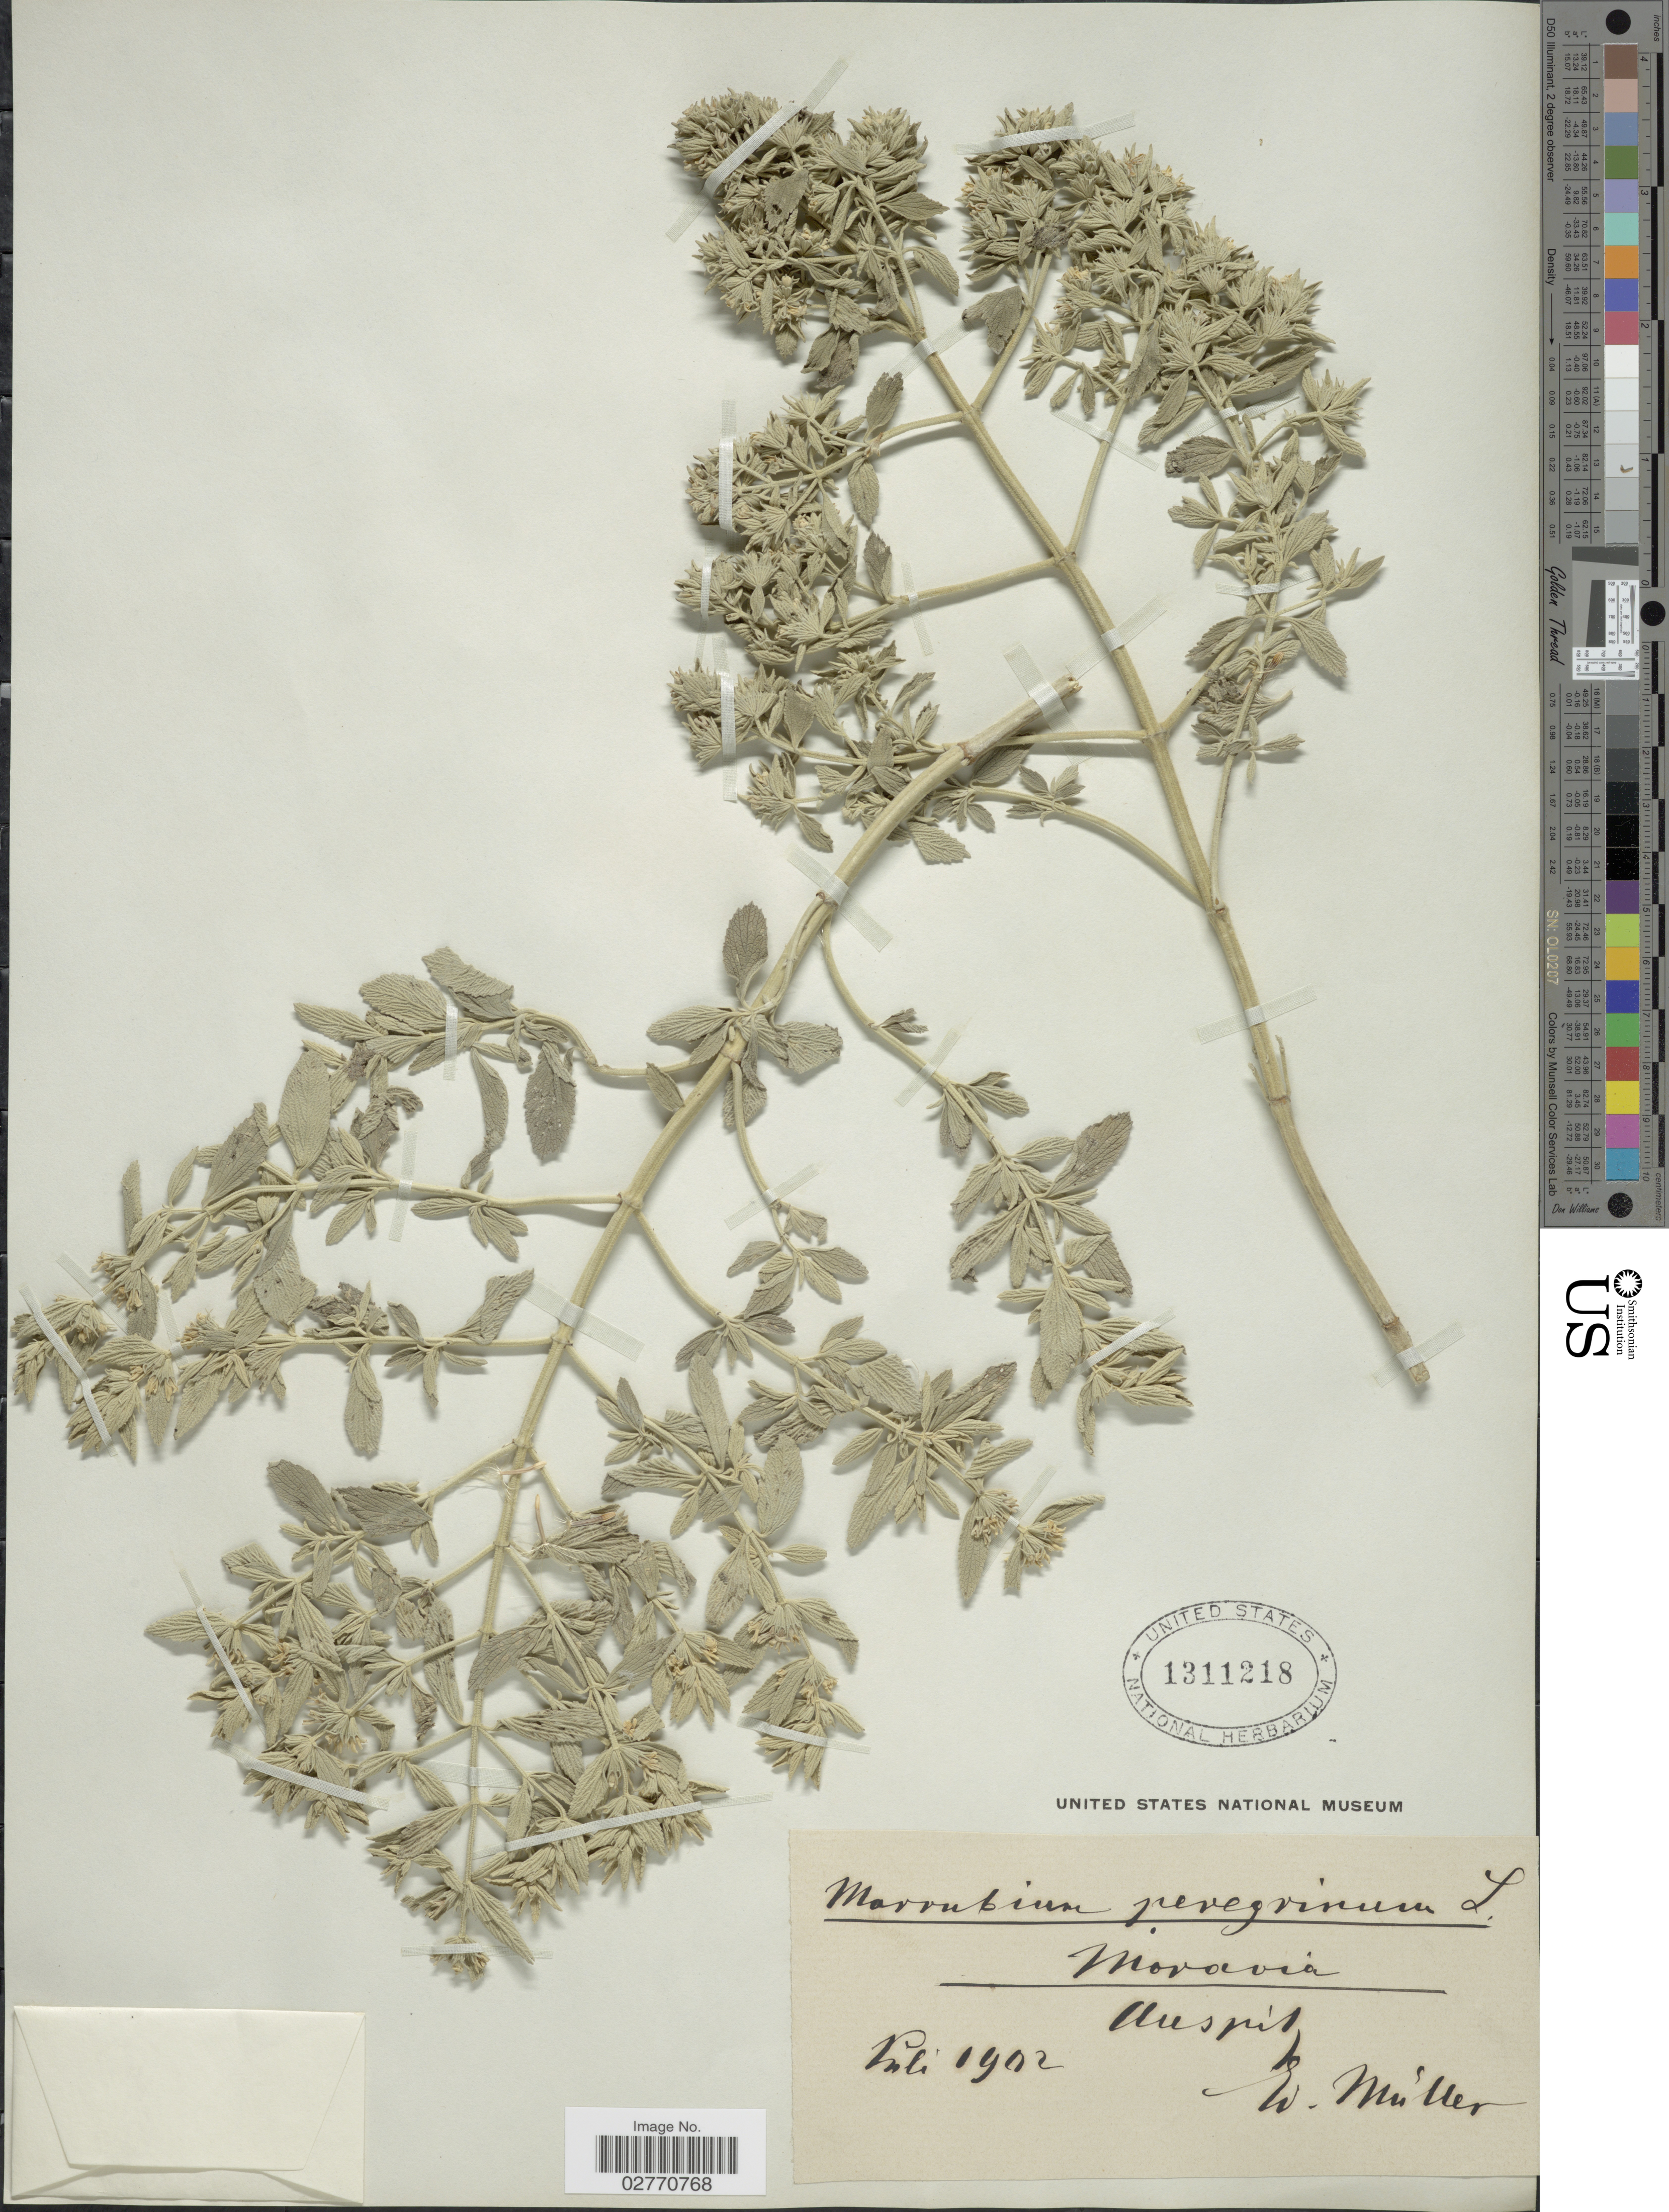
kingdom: Plantae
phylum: Tracheophyta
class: Magnoliopsida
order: Lamiales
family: Lamiaceae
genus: Marrubium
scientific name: Marrubium peregrinum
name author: L.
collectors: E. Müller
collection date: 1902-07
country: Czechia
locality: Moravia, Auspit [interpreted]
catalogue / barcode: US 1311218